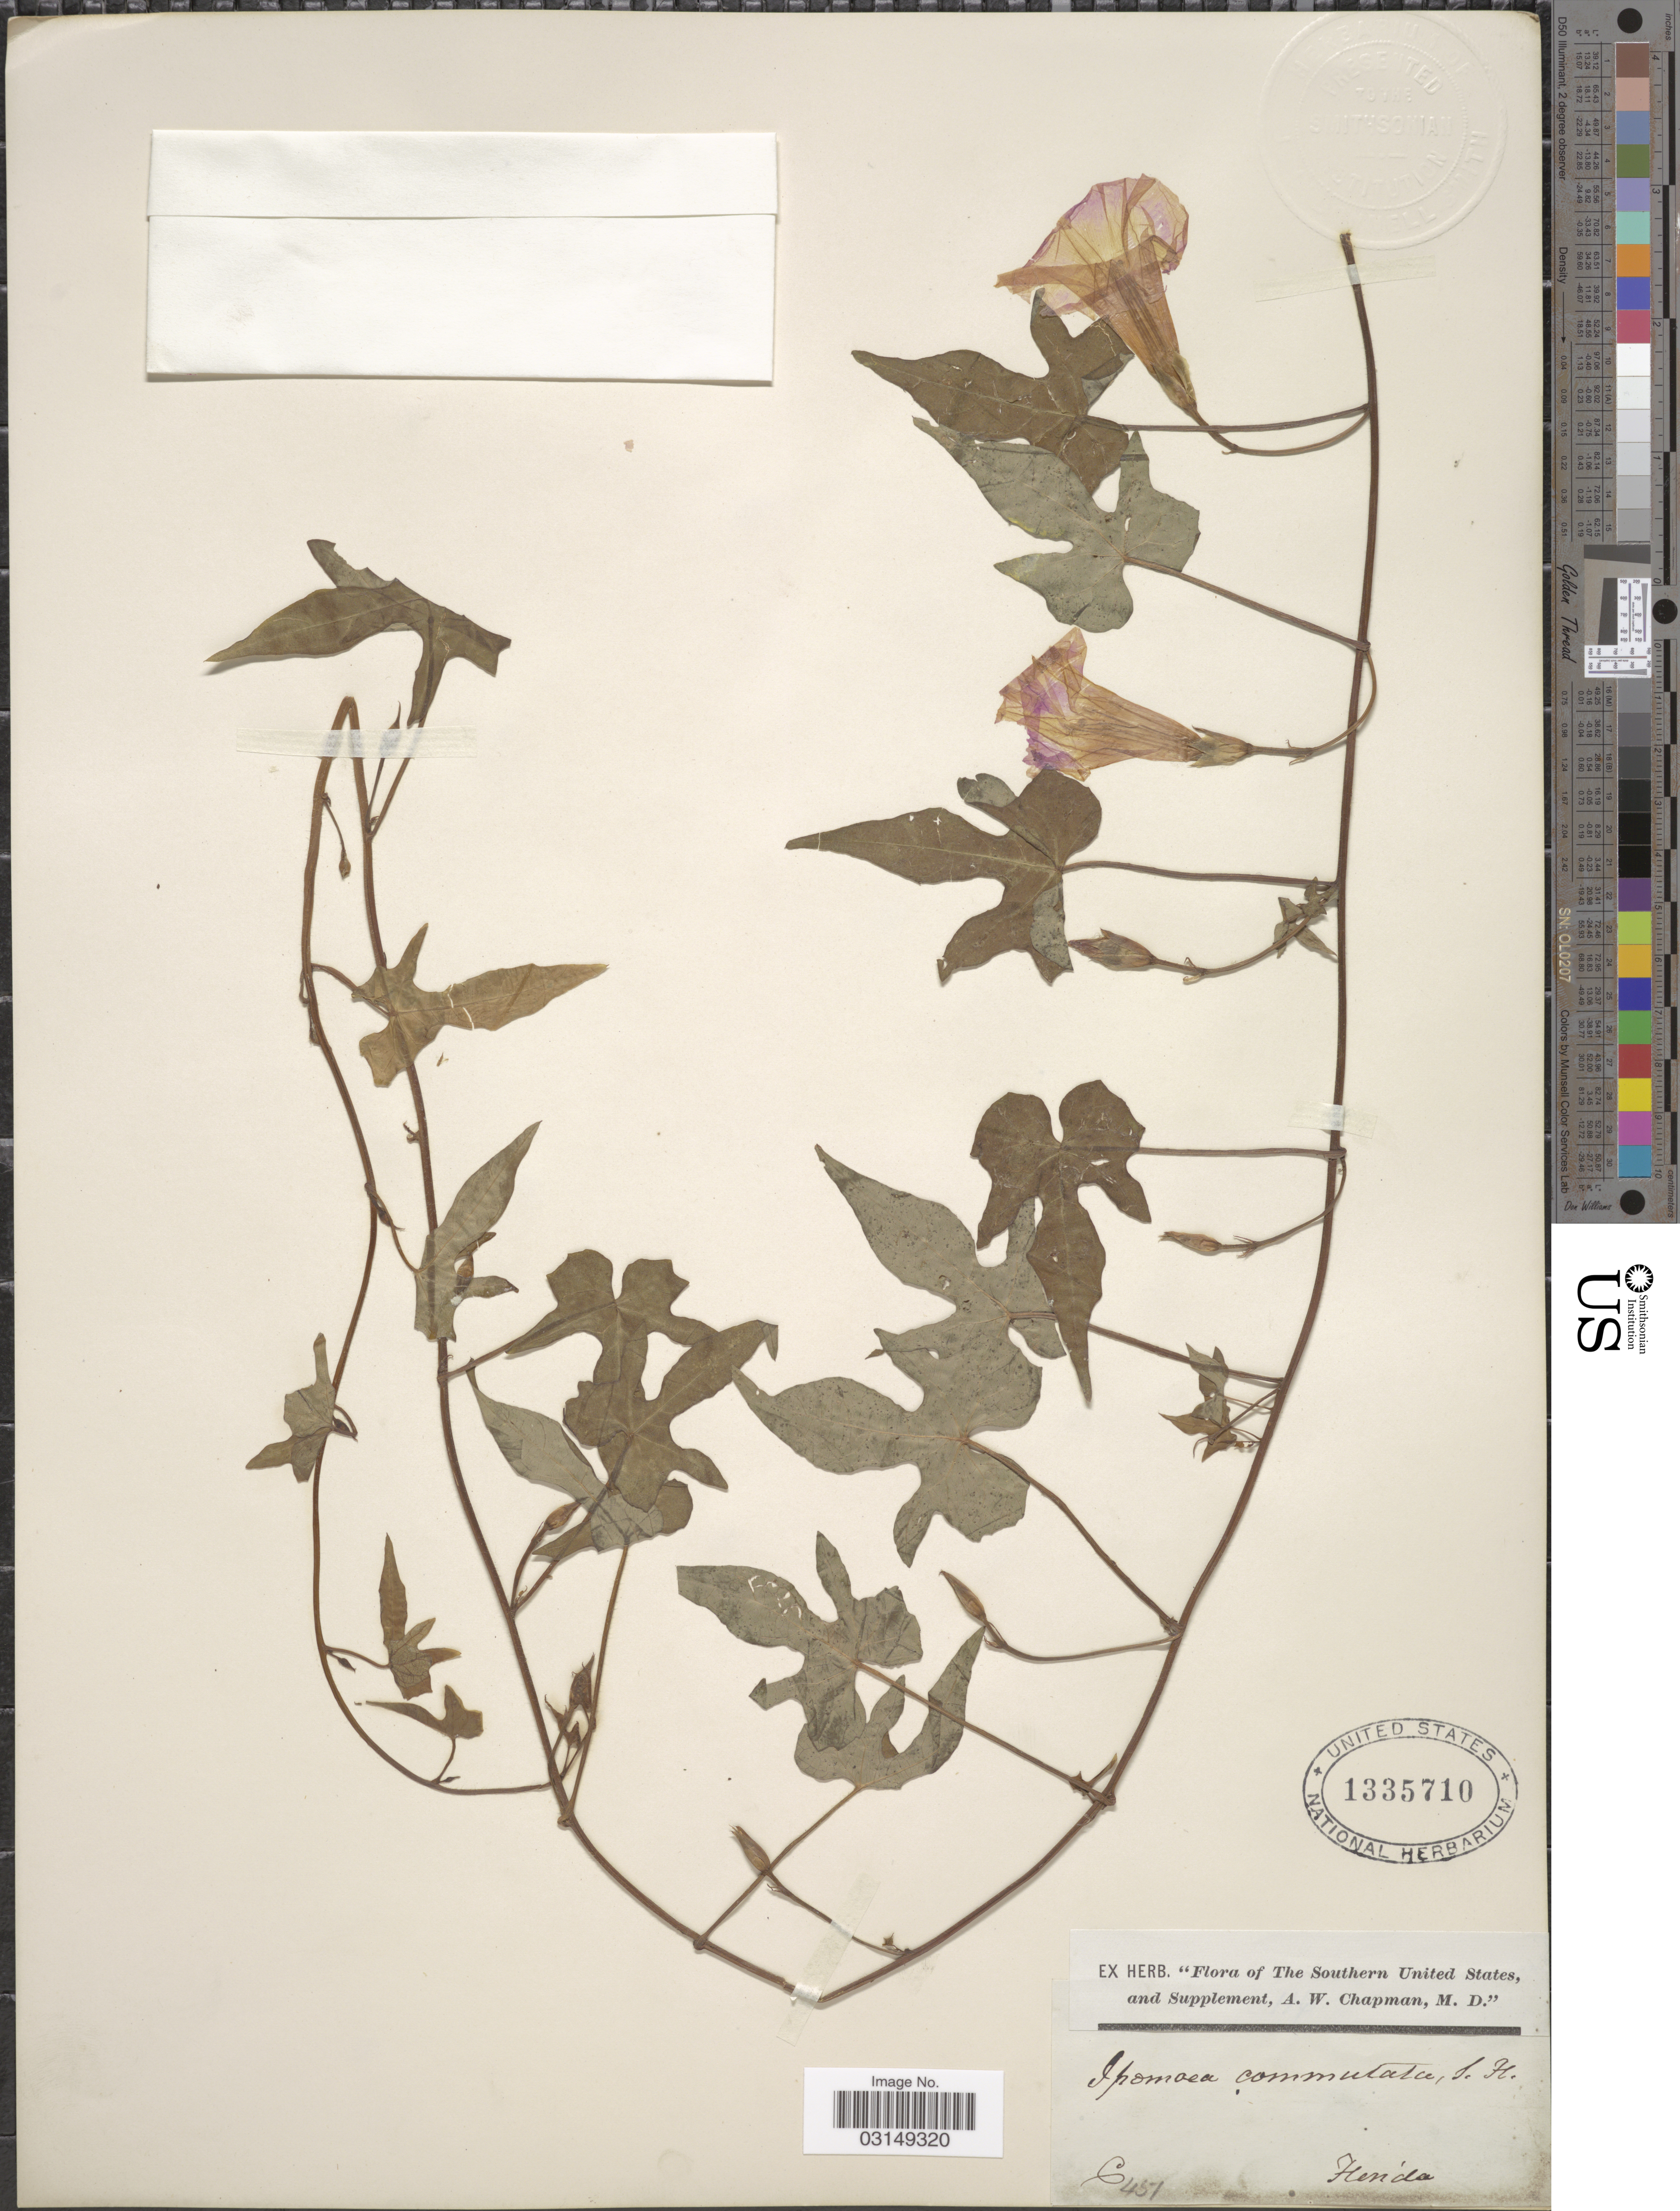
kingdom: Plantae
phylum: Tracheophyta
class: Magnoliopsida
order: Solanales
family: Convolvulaceae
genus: Ipomoea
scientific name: Ipomoea trichocarpa var. trichocarpa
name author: Elliott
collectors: A. W. Chapman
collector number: C451*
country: United States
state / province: Florida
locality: The Southern United States.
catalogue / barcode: US 1335710